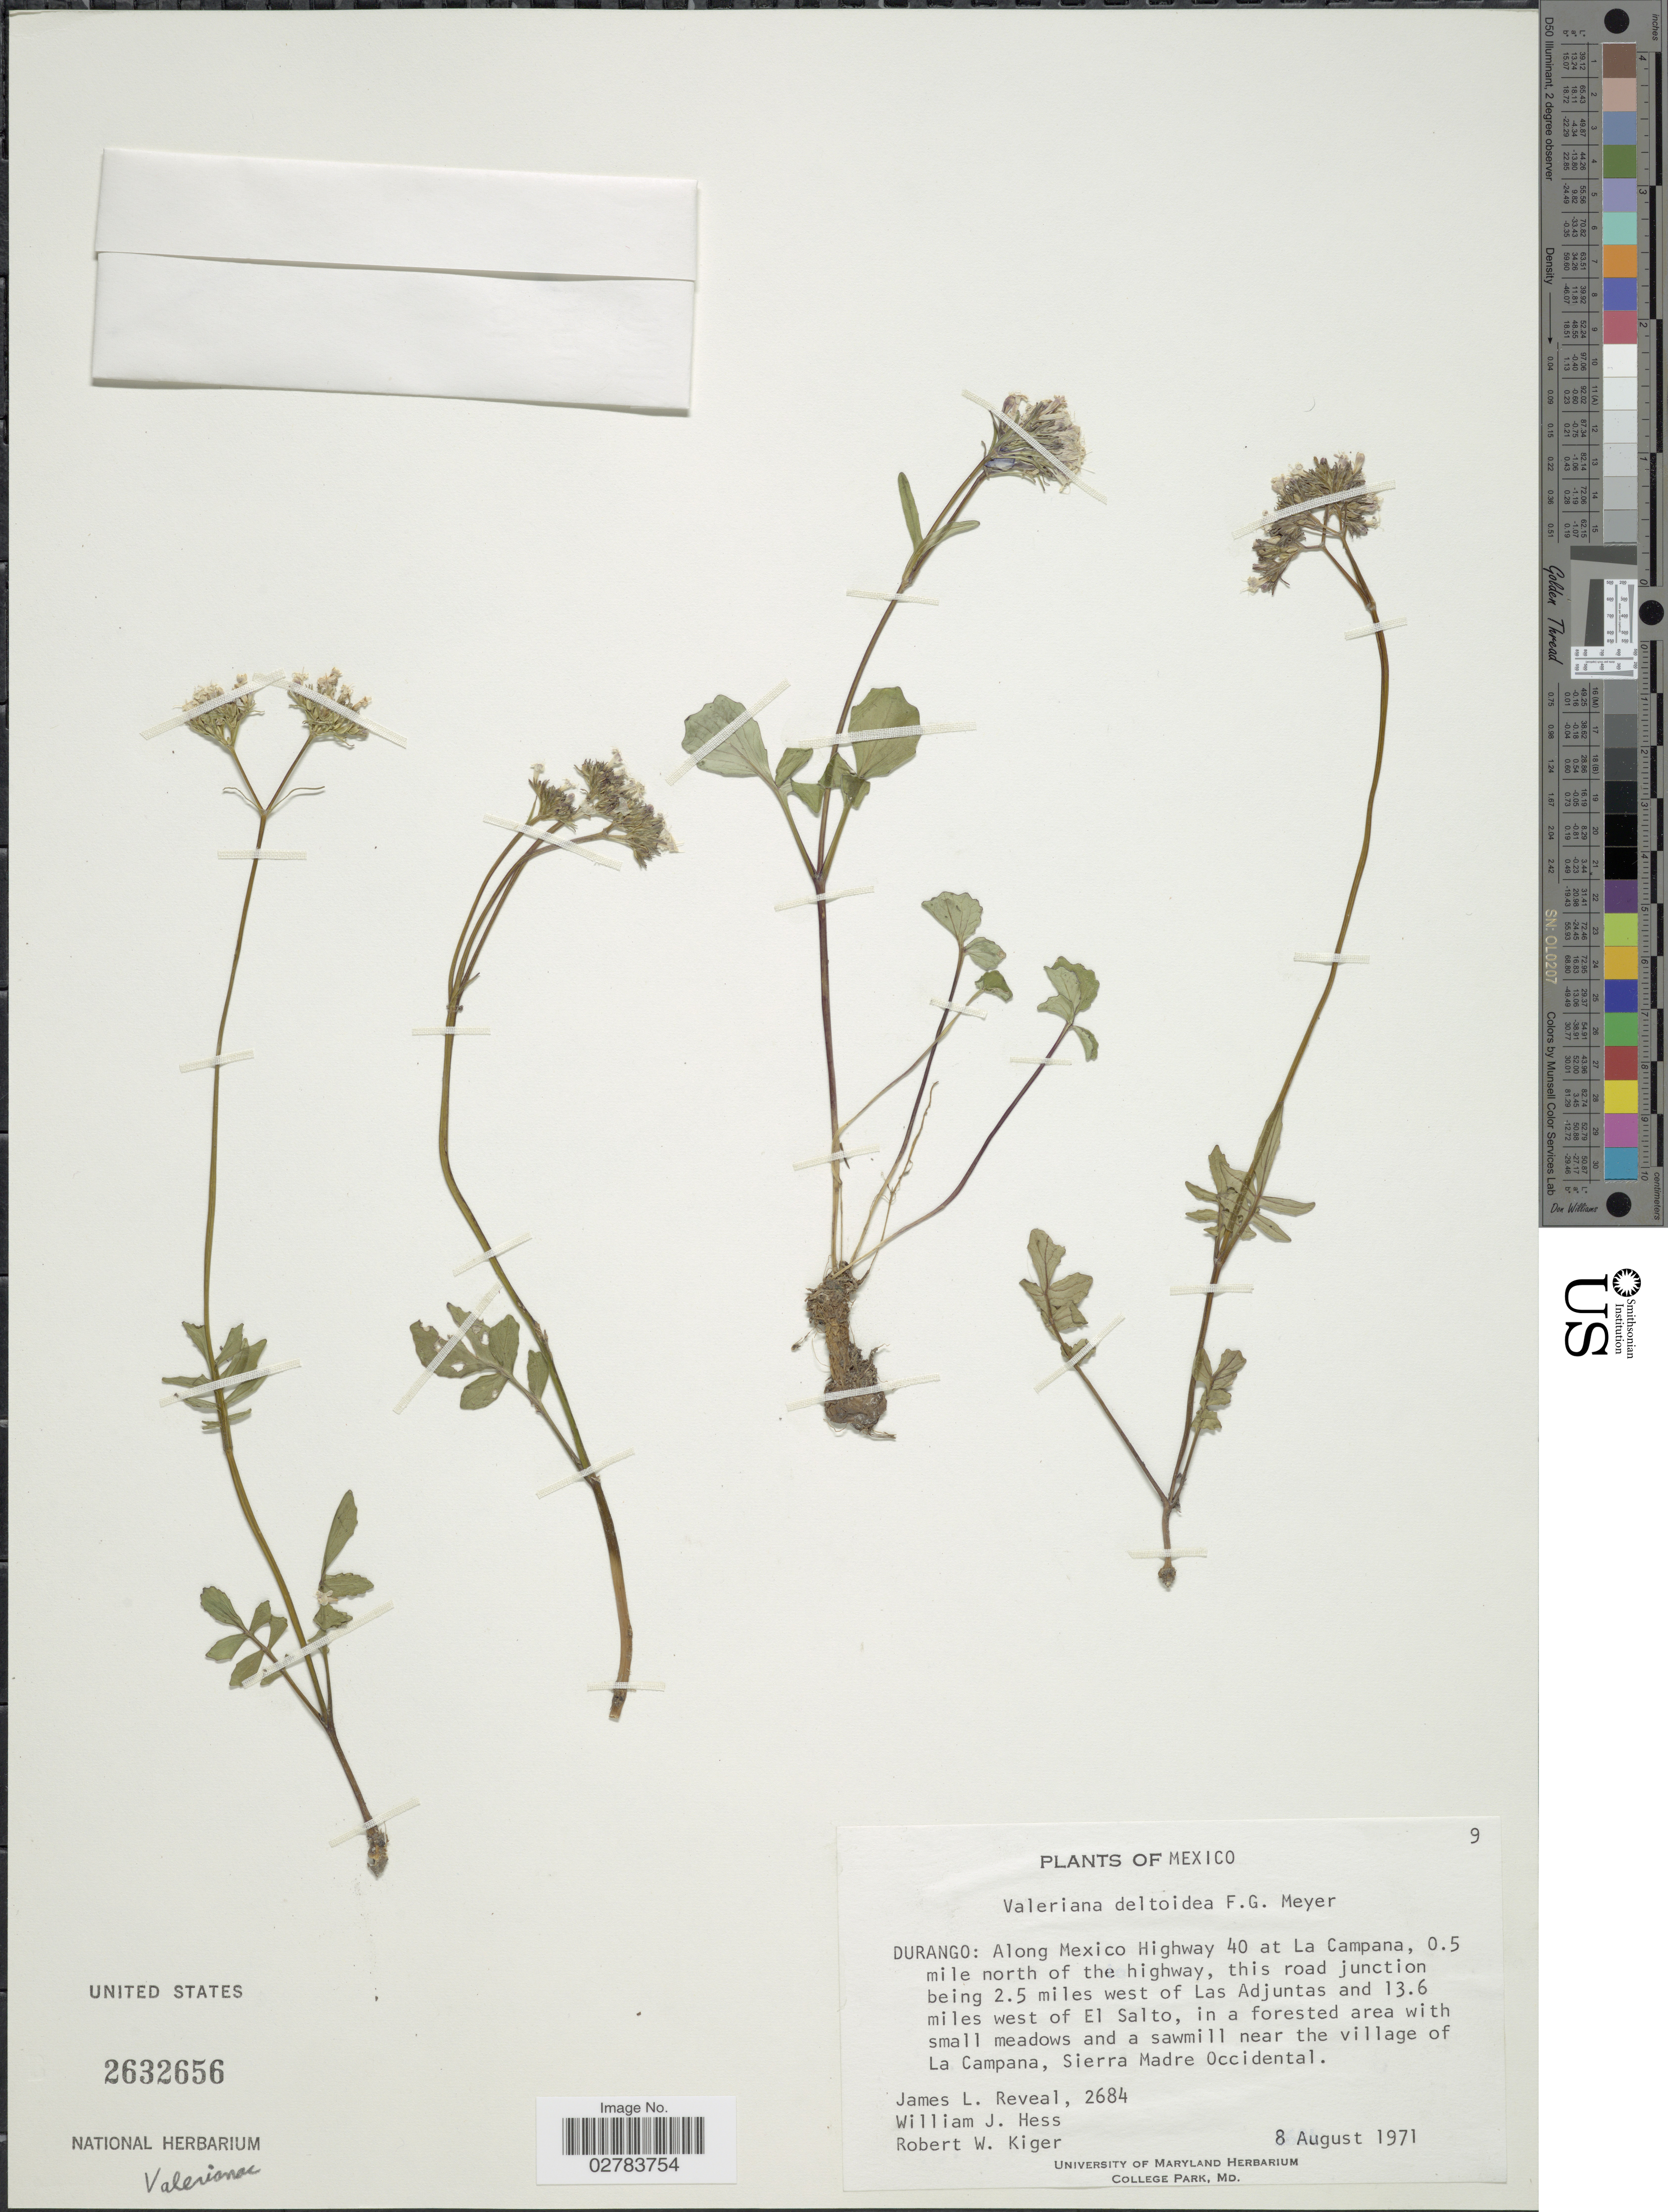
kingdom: Plantae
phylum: Tracheophyta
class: Magnoliopsida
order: Dipsacales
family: Caprifoliaceae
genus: Valeriana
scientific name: Valeriana deltoidea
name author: F.G. Mey.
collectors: J. L. Reveal, W. Hess & R. Kiger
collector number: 2684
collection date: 1971-08-08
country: Mexico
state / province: Durango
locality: Along Mexico Highway 40 at La Campana, 0.5 mile north of the highway, this road junction being 2.5 miles west of Las Adjuntas and 13.6 miles west of El Salto, in a forested area with small meadows and a sawmill near the village of La Campana, Sierra Madre Occidental.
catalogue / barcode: US 2632656